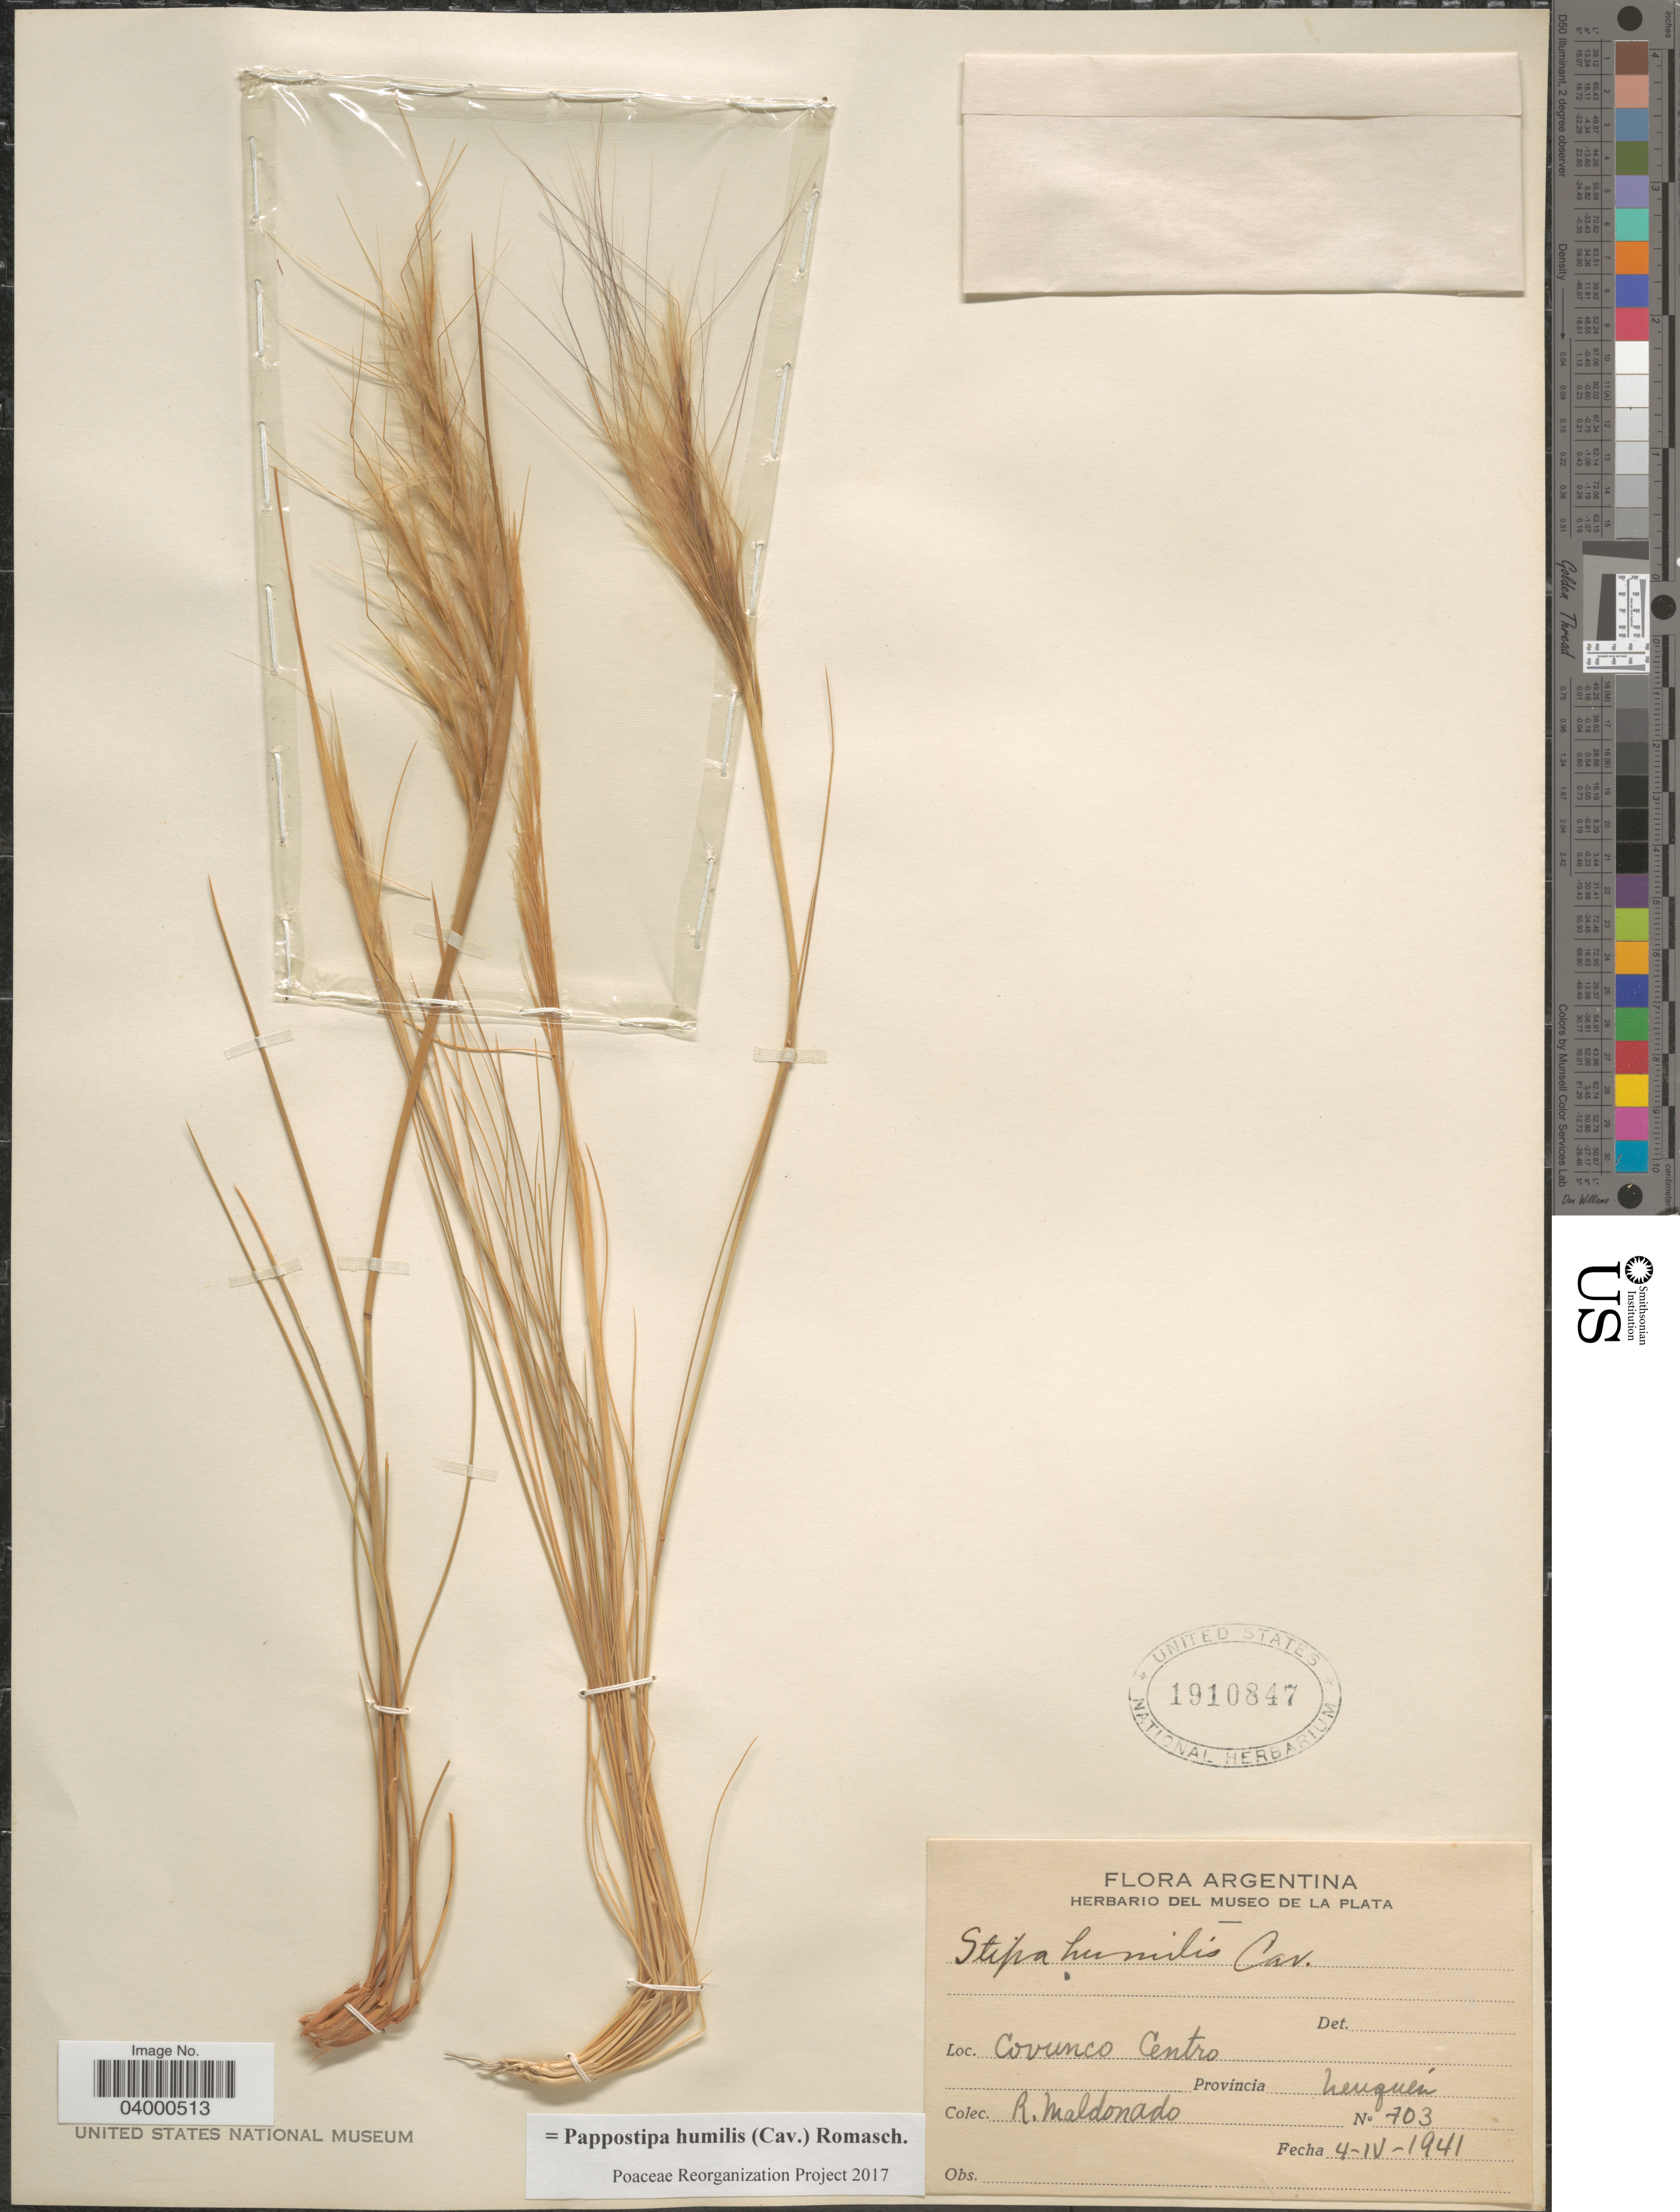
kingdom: Plantae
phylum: Tracheophyta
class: Liliopsida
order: Poales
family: Poaceae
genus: Pappostipa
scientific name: Pappostipa humilis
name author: (Cav.) Romasch.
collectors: R. Maldonado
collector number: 703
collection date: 1941-04-04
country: Argentina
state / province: Neuquen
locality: Covunco Centro.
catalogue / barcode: US 1910847